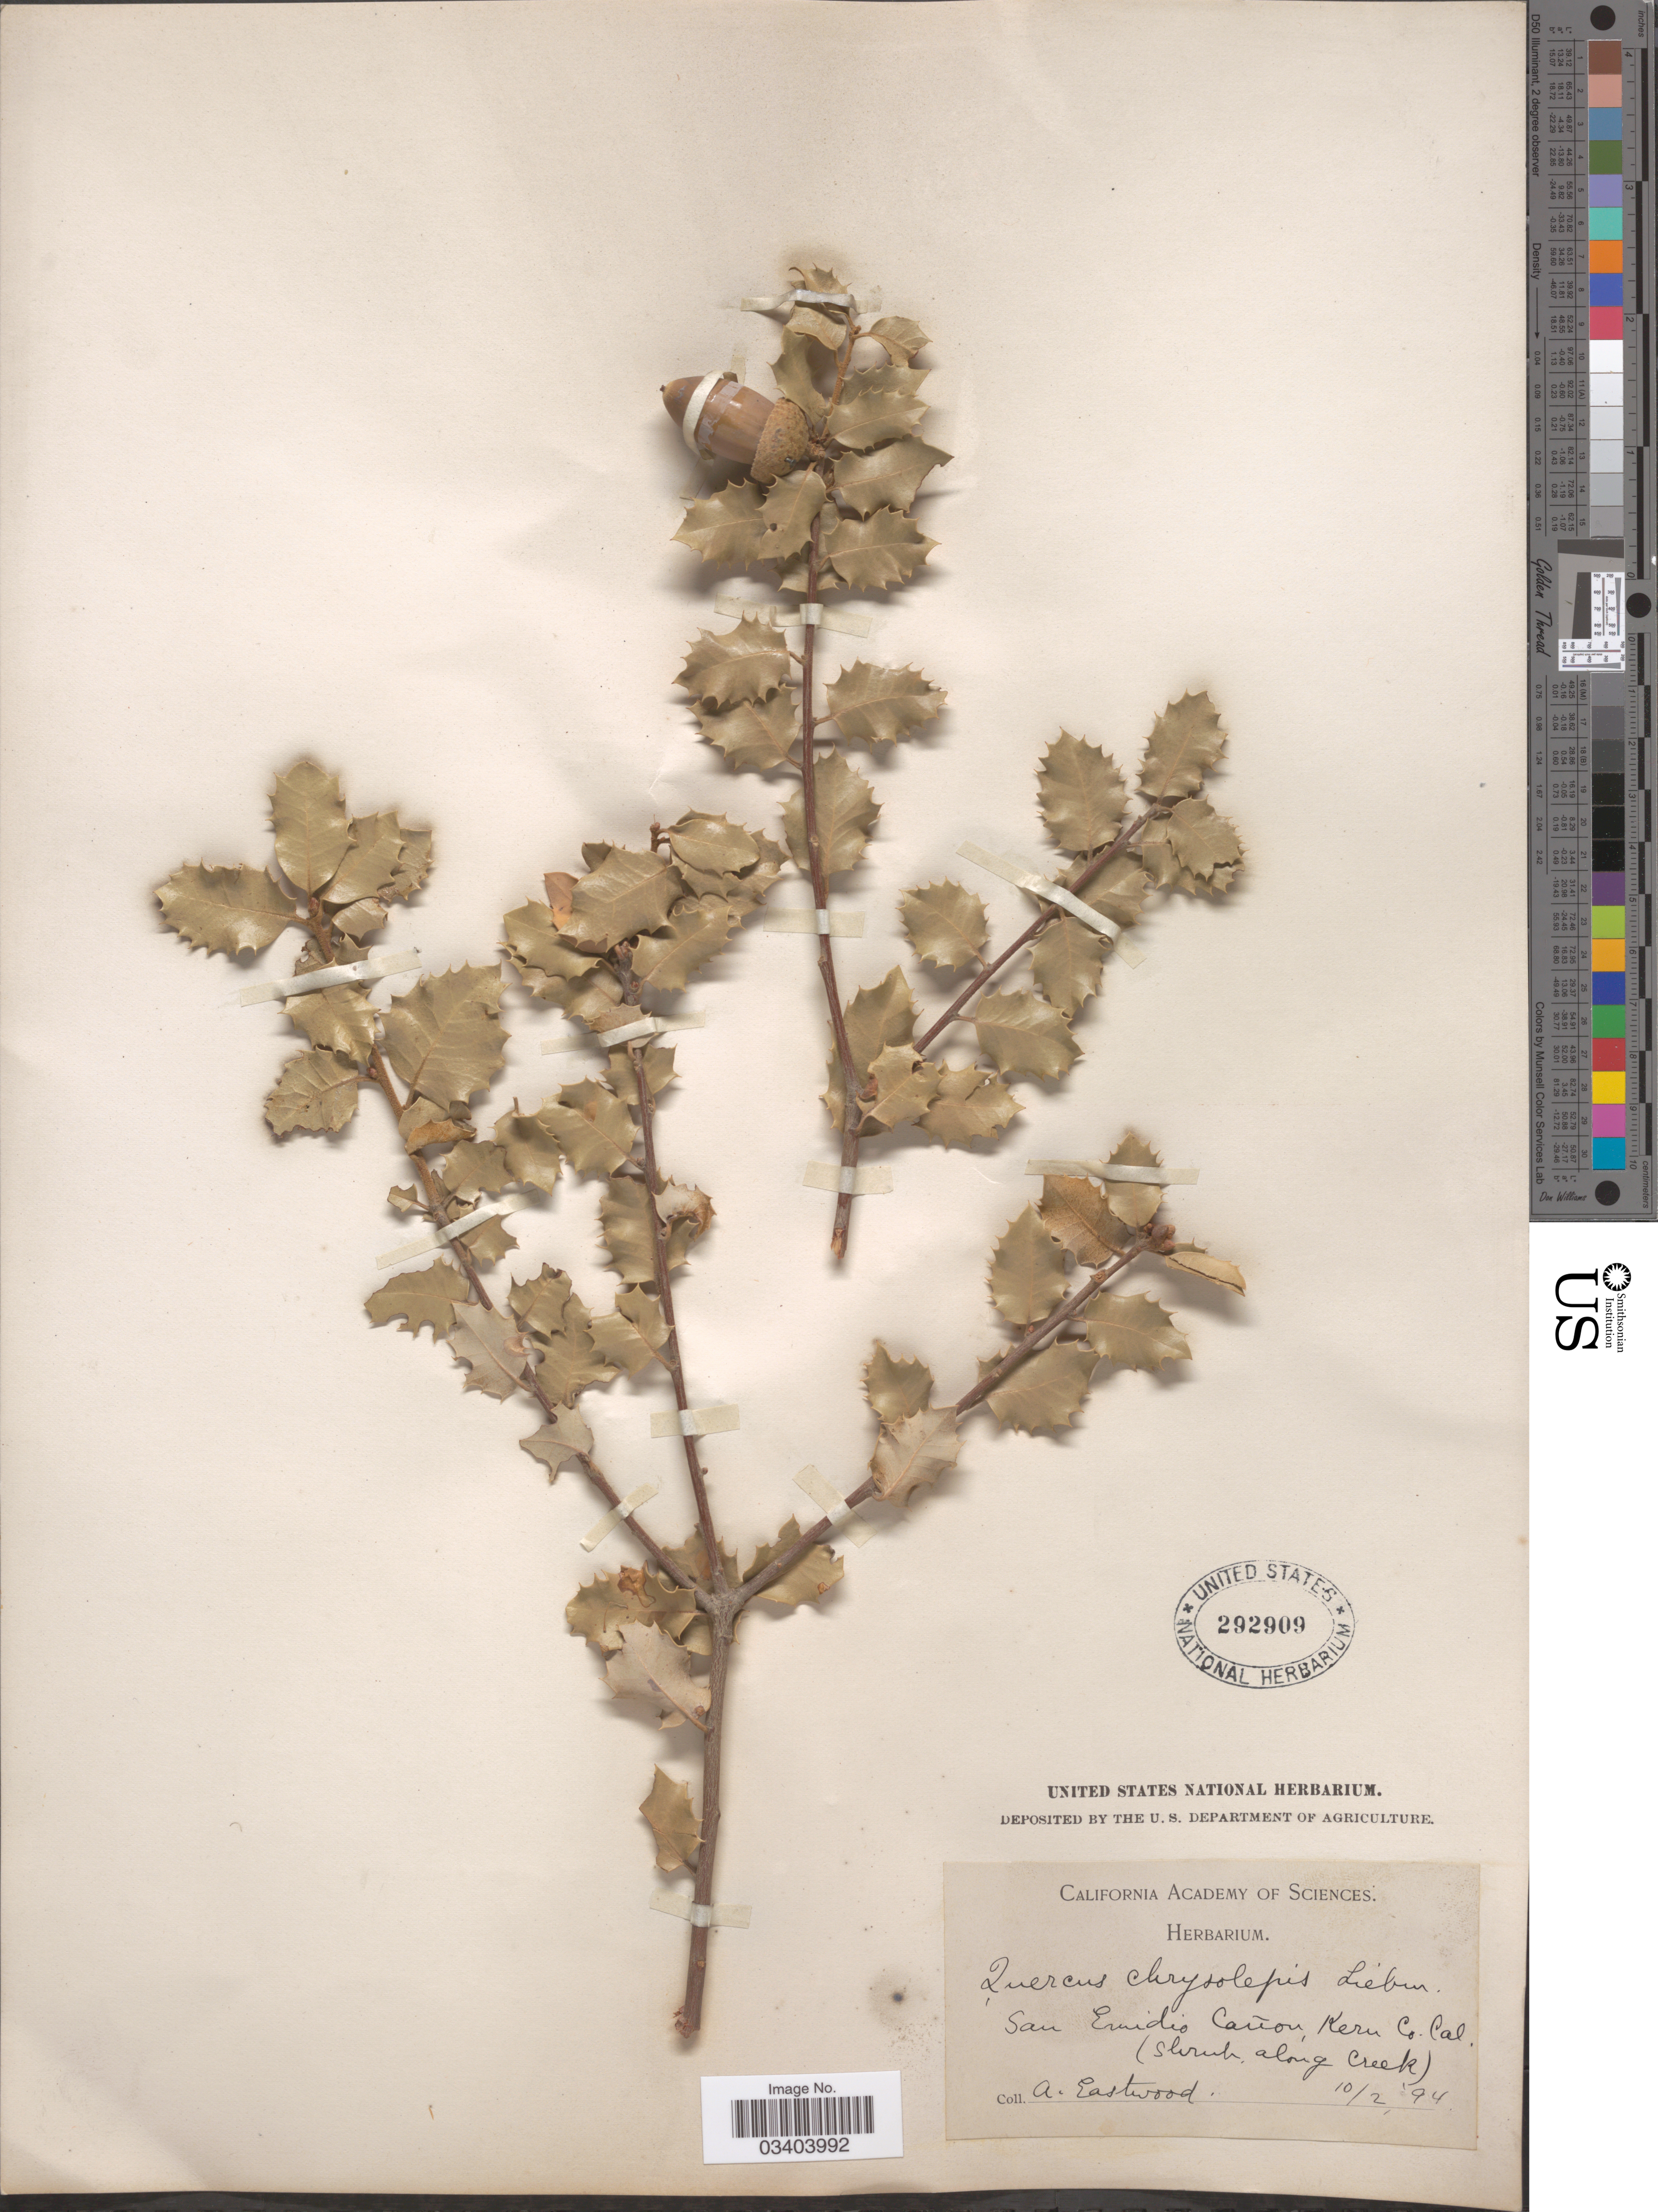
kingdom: Plantae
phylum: Tracheophyta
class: Magnoliopsida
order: Fagales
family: Fagaceae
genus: Quercus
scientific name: Quercus chrysolepis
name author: Liebm.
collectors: A. Eastwood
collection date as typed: Transcribed d/m/y: 2/10/94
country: United States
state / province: California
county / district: Kern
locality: San Emidio Cañon, Kern Co. (Shrub along creek).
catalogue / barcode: US 292909